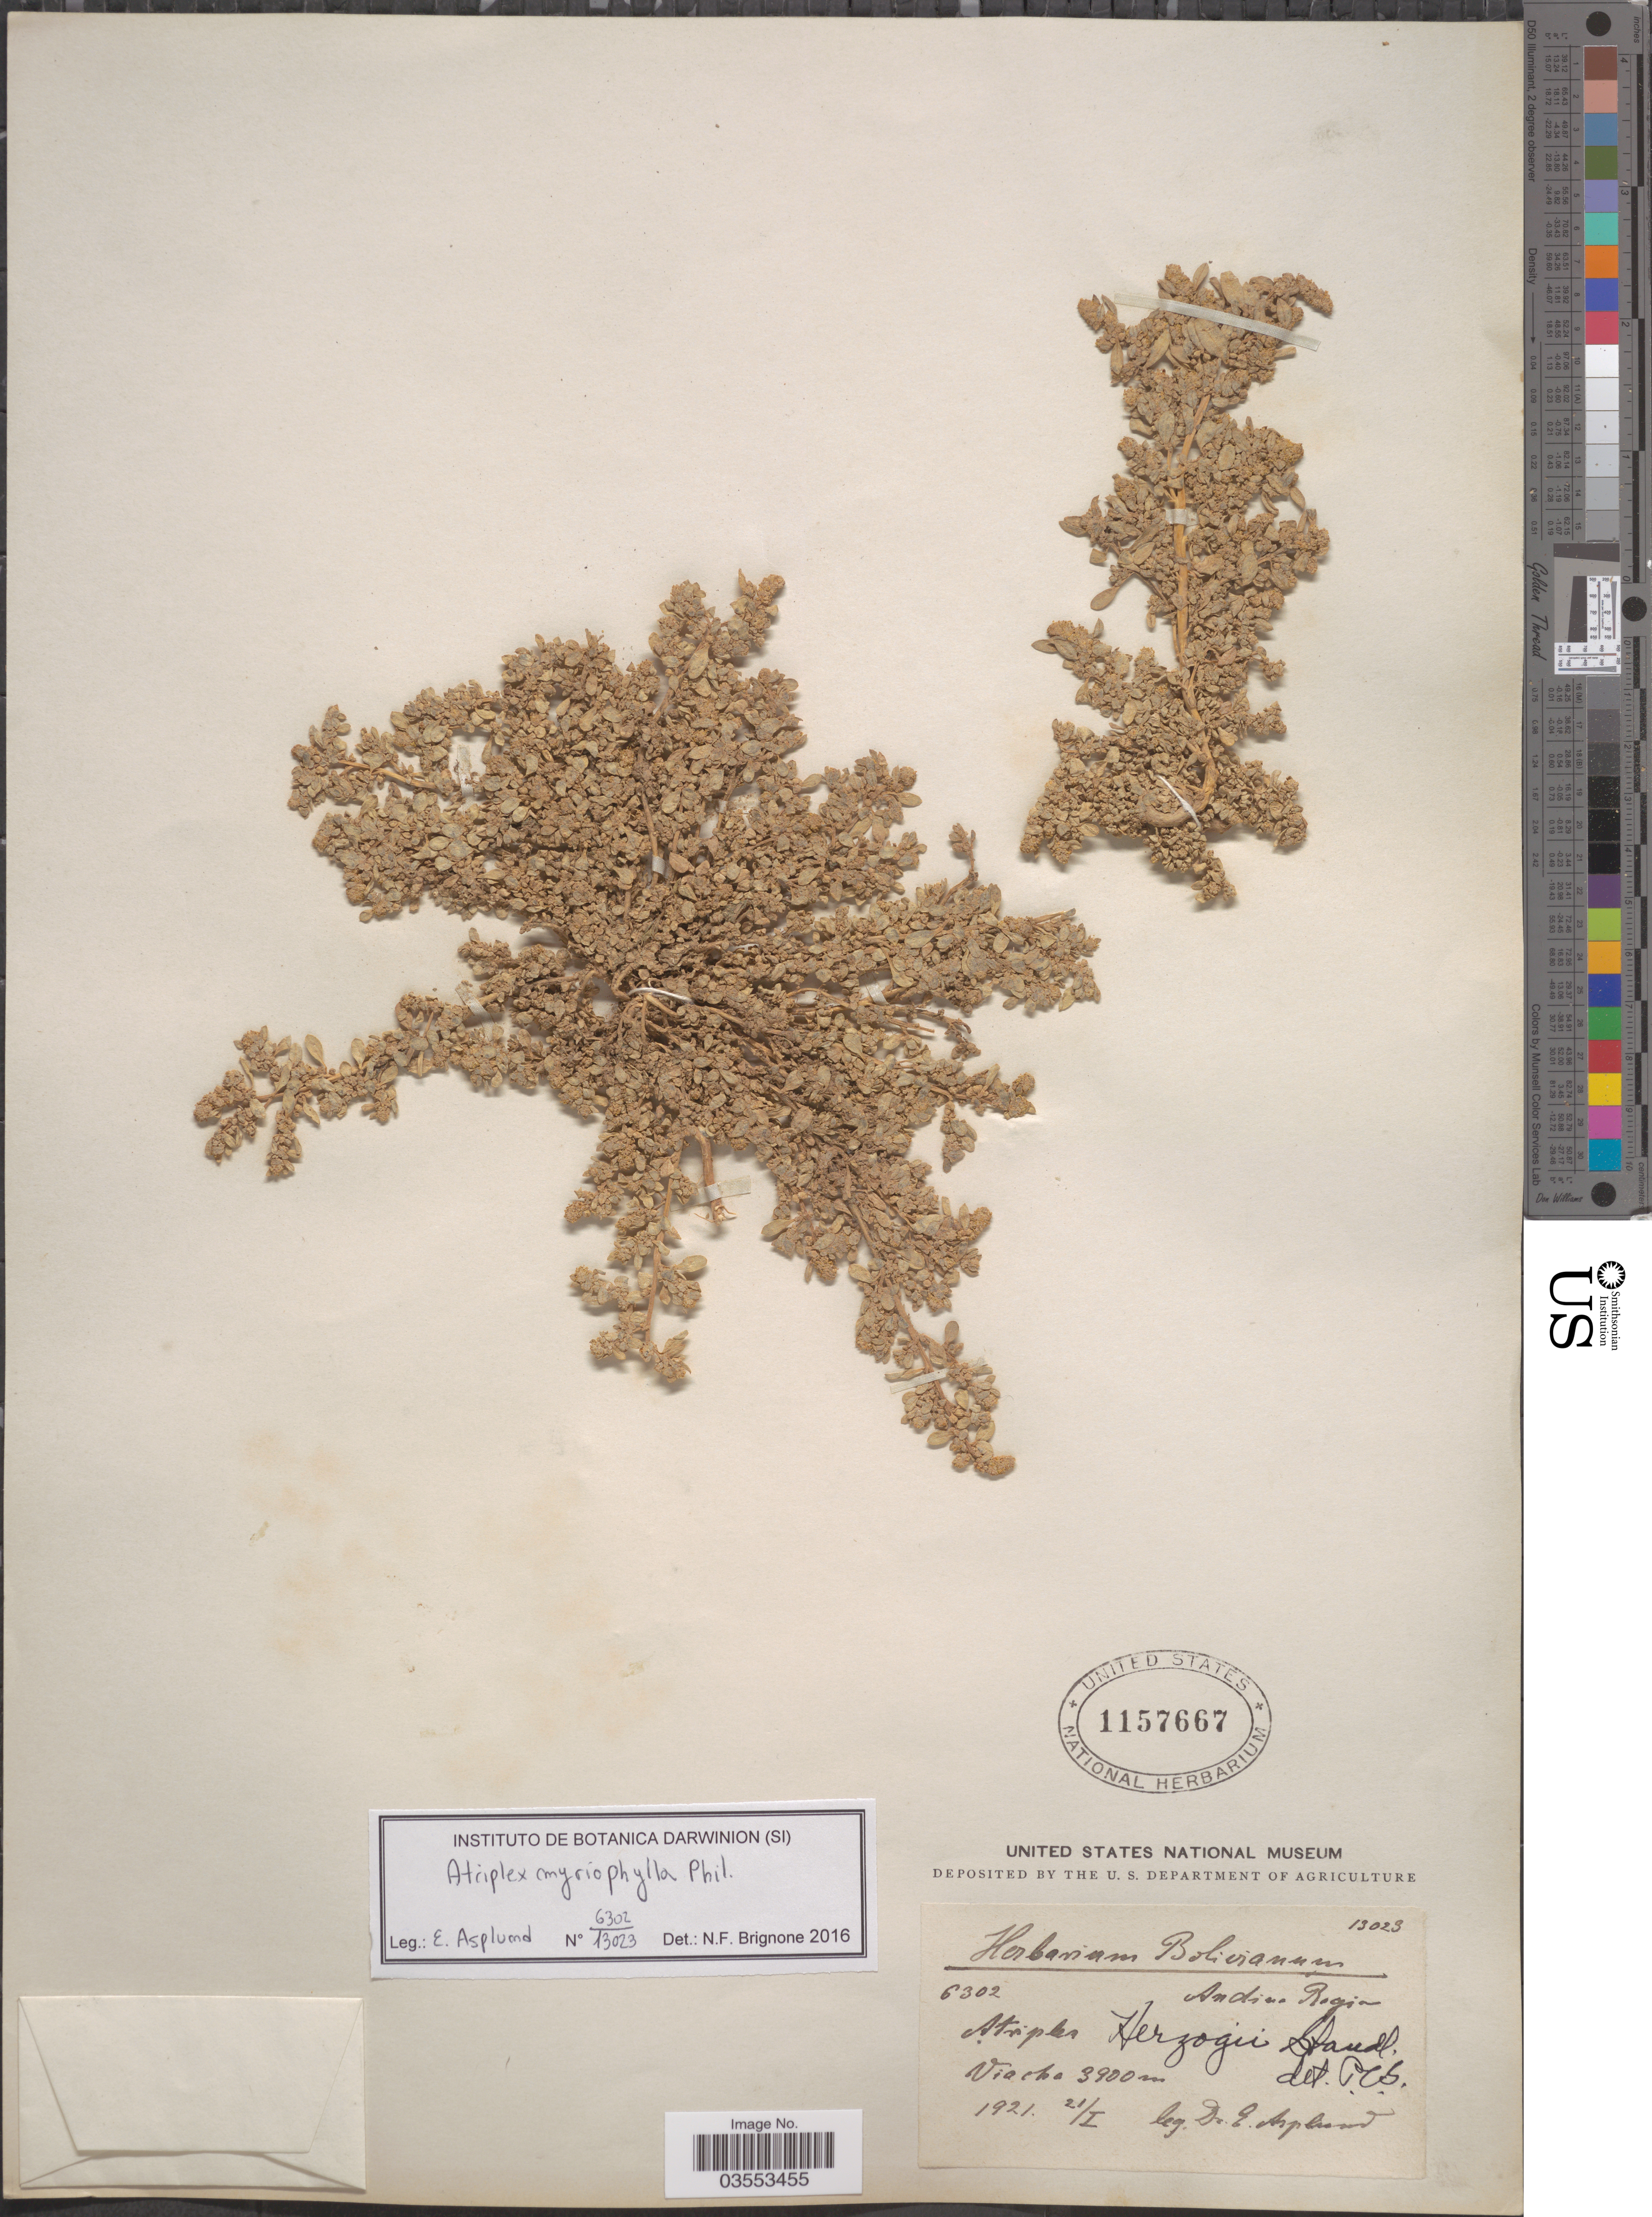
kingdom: Plantae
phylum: Tracheophyta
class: Magnoliopsida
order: Caryophyllales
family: Amaranthaceae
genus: Atriplex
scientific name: Atriplex herzogii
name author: Standl.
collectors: E. Asplund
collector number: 6302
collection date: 1921-01-21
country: Bolivia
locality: Andine Region. Viacha.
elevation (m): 3900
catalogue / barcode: US 1157667